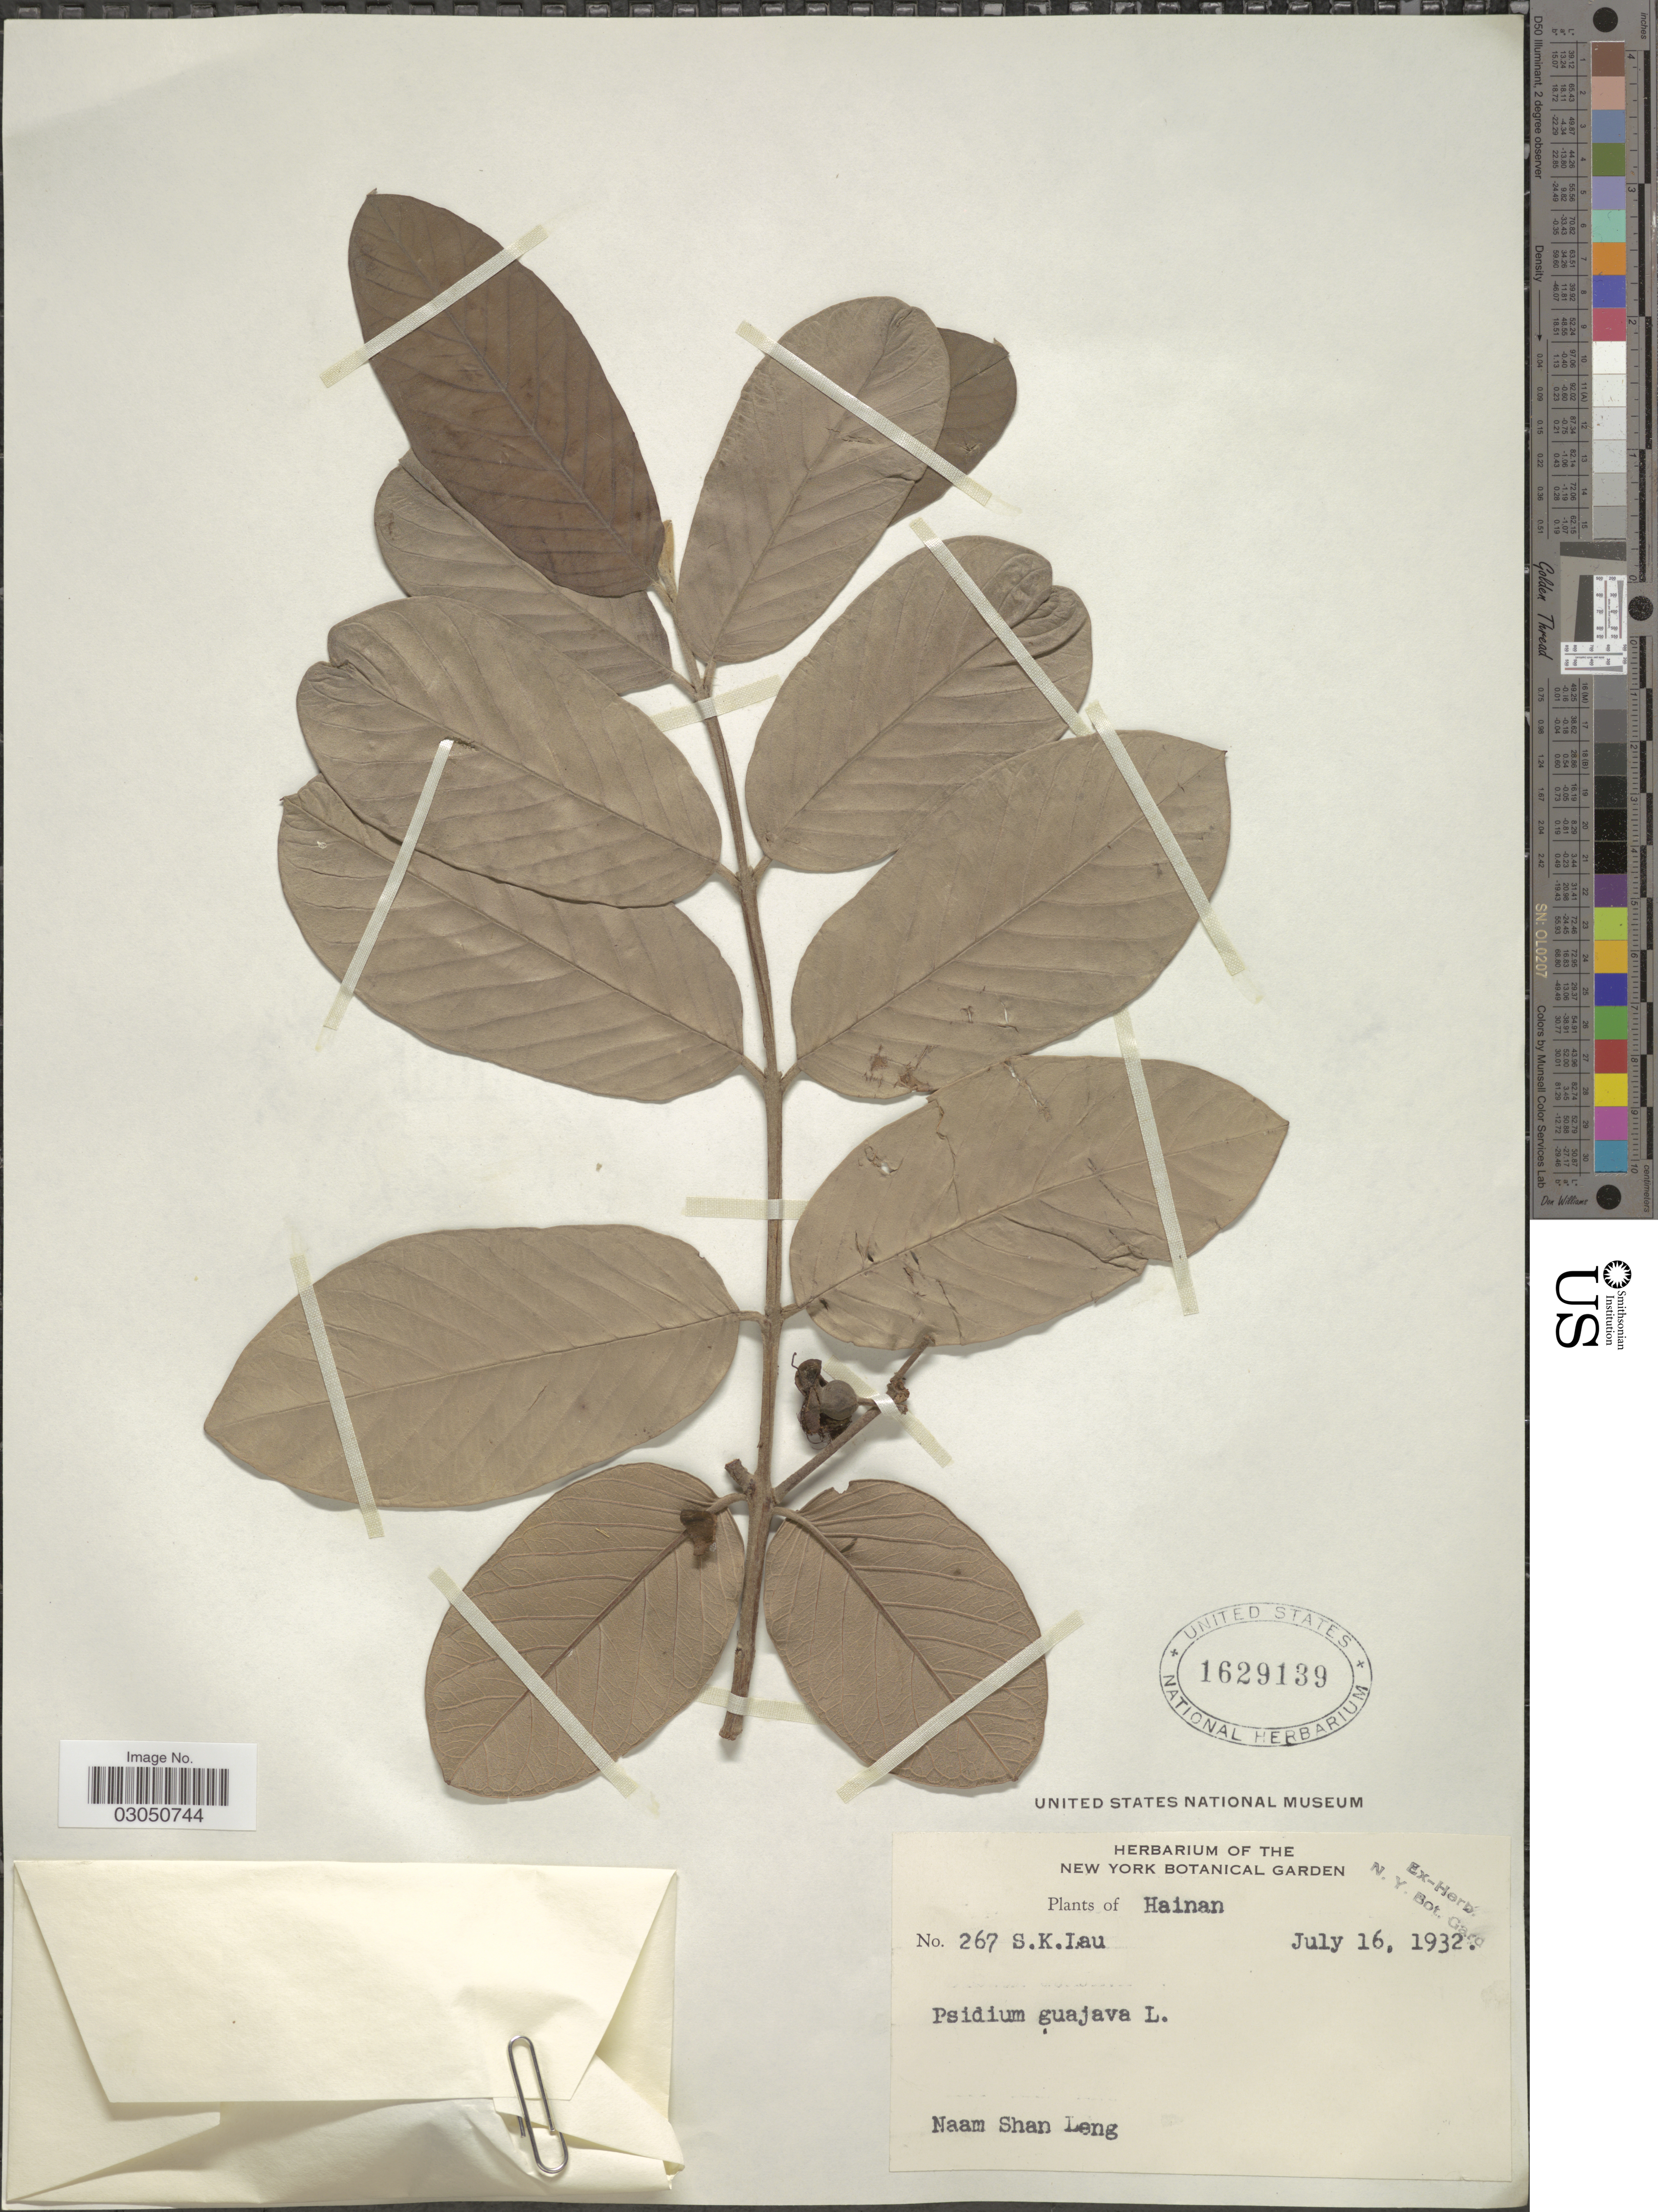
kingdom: Plantae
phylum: Tracheophyta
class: Magnoliopsida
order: Myrtales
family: Myrtaceae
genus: Psidium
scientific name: Psidium guajava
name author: L.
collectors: S. K. Lau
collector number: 267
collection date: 1932-07-16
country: China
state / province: Hainan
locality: Naam Shan Leng.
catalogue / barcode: US 1629139